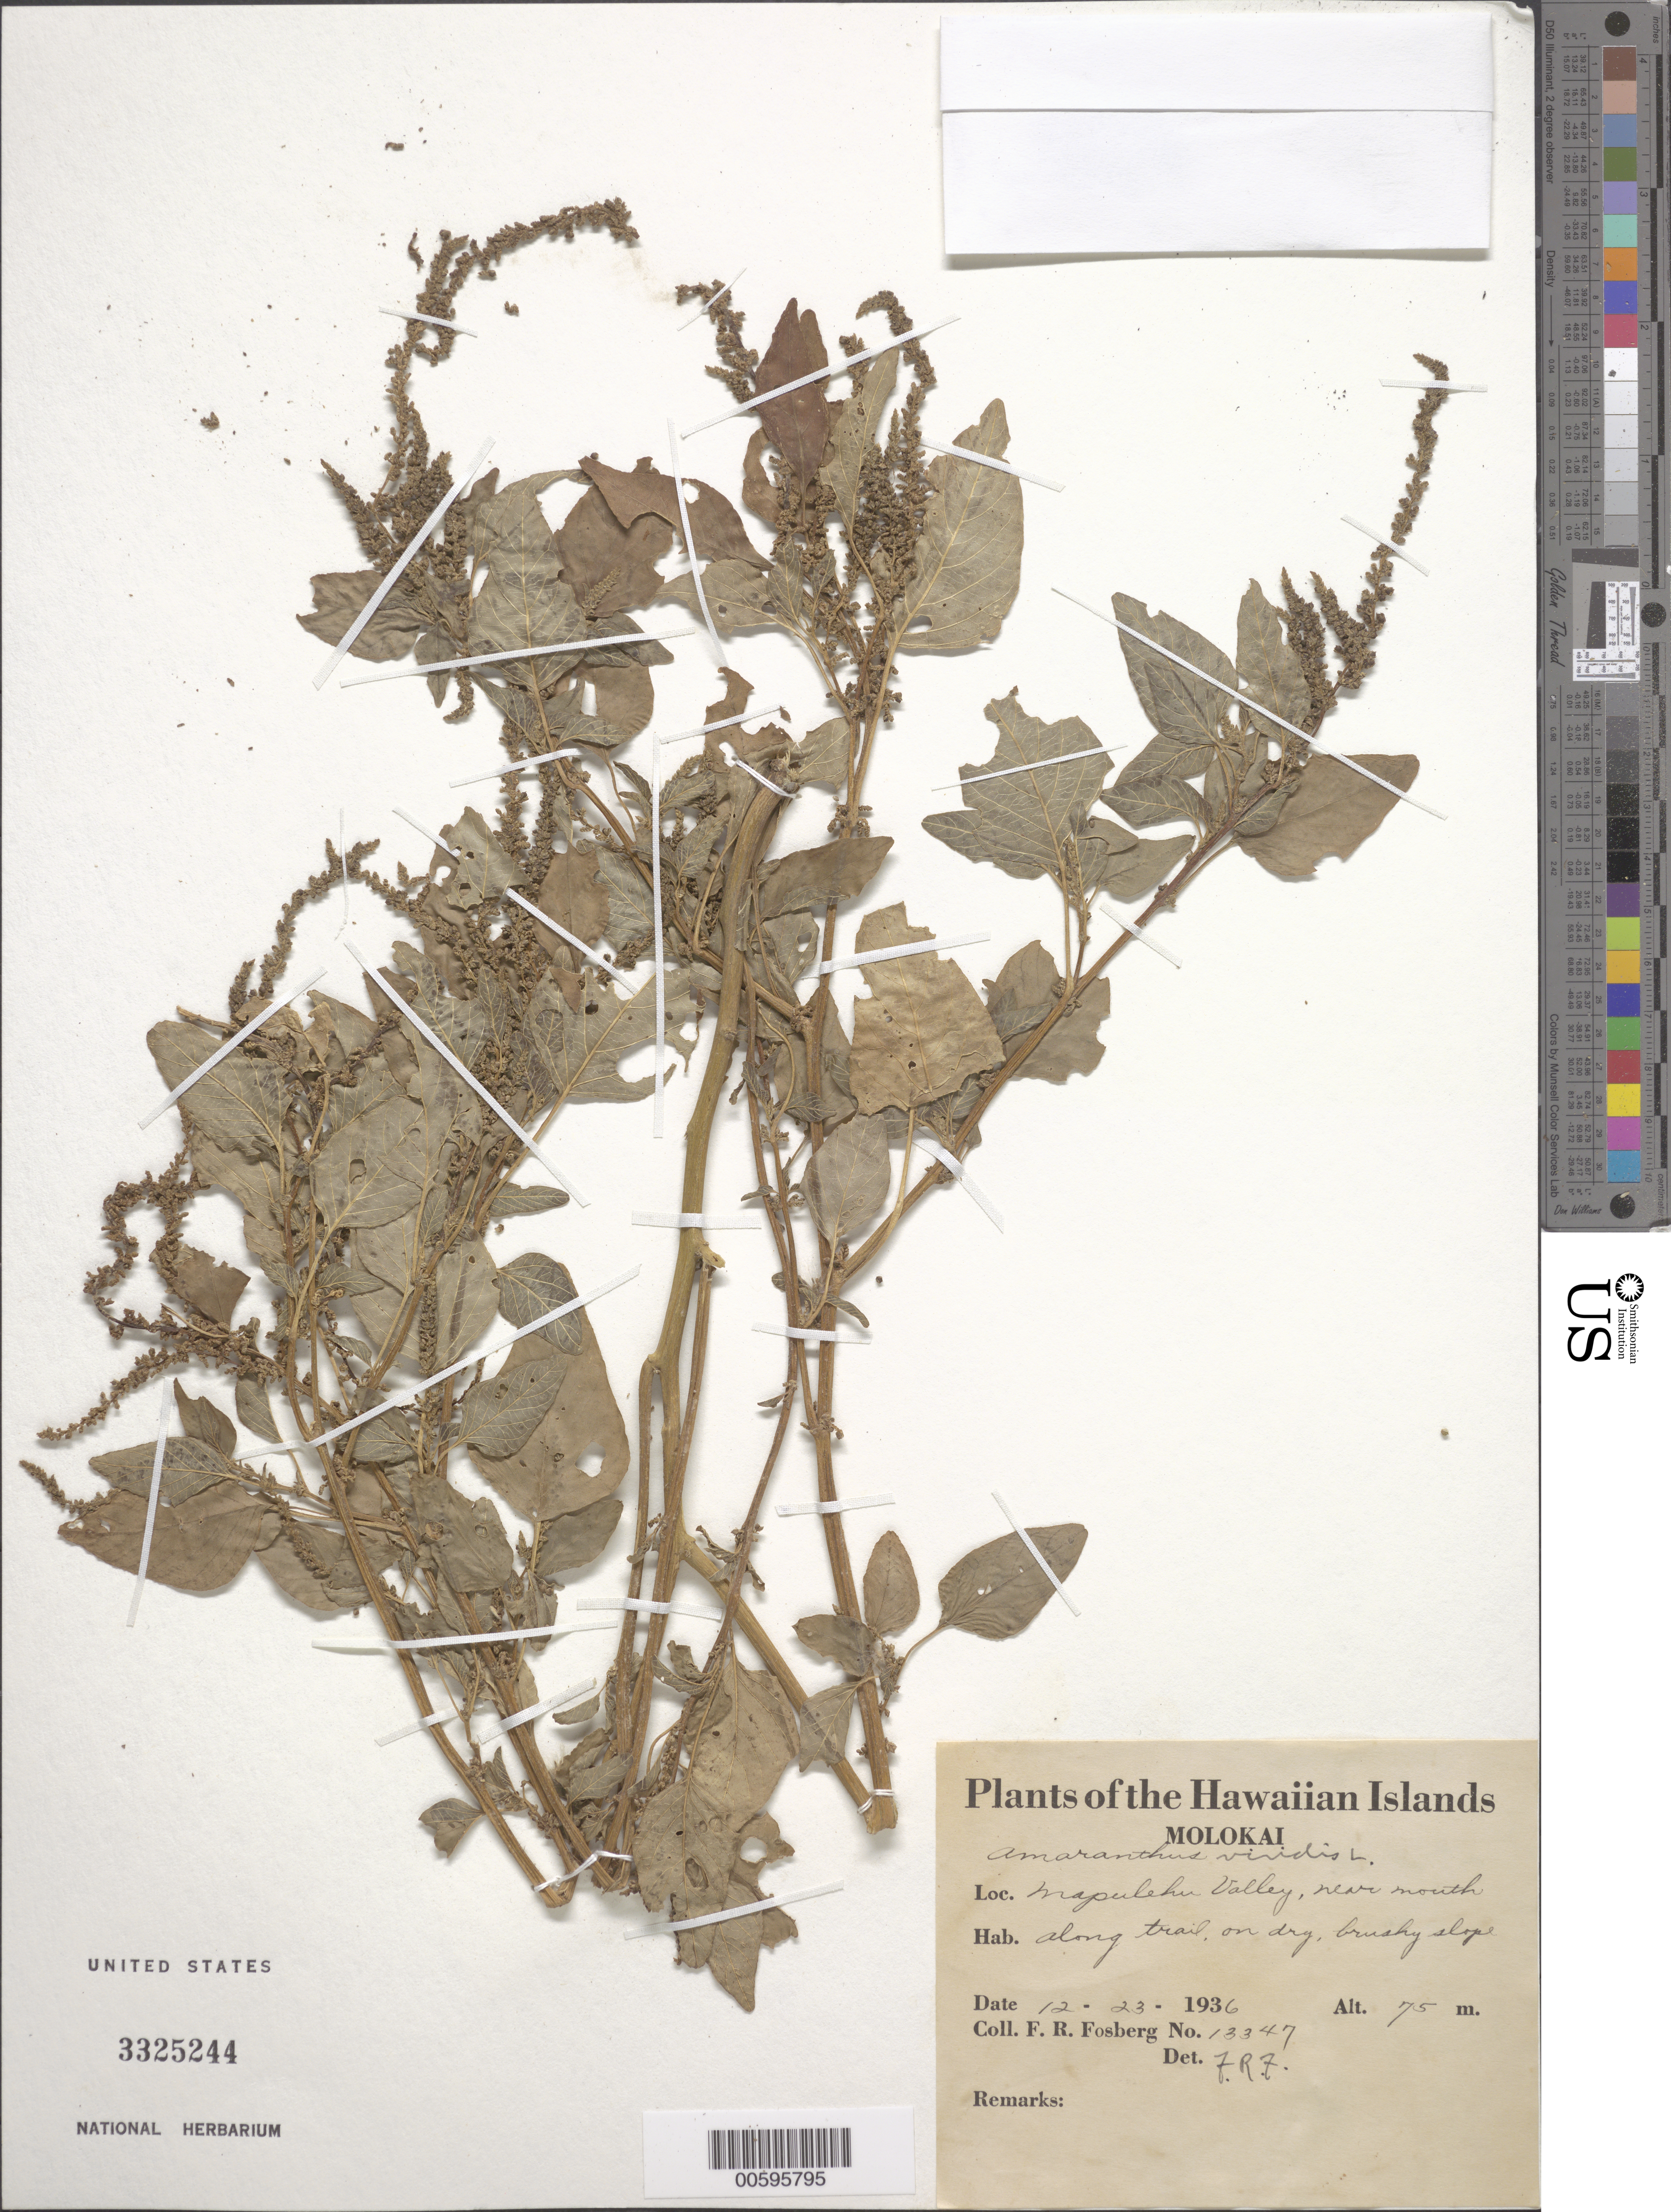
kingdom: Plantae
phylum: Tracheophyta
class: Magnoliopsida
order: Caryophyllales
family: Amaranthaceae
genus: Amaranthus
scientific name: Amaranthus viridis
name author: L.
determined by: Fosberg, F. R.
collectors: F. R. Fosberg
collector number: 13347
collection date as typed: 23 Dec 1936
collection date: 1936-12-23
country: United States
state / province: Hawaii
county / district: Maui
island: Moloka'i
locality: Mapulehu Valley, near mouth.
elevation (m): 75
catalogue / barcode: US 3325244